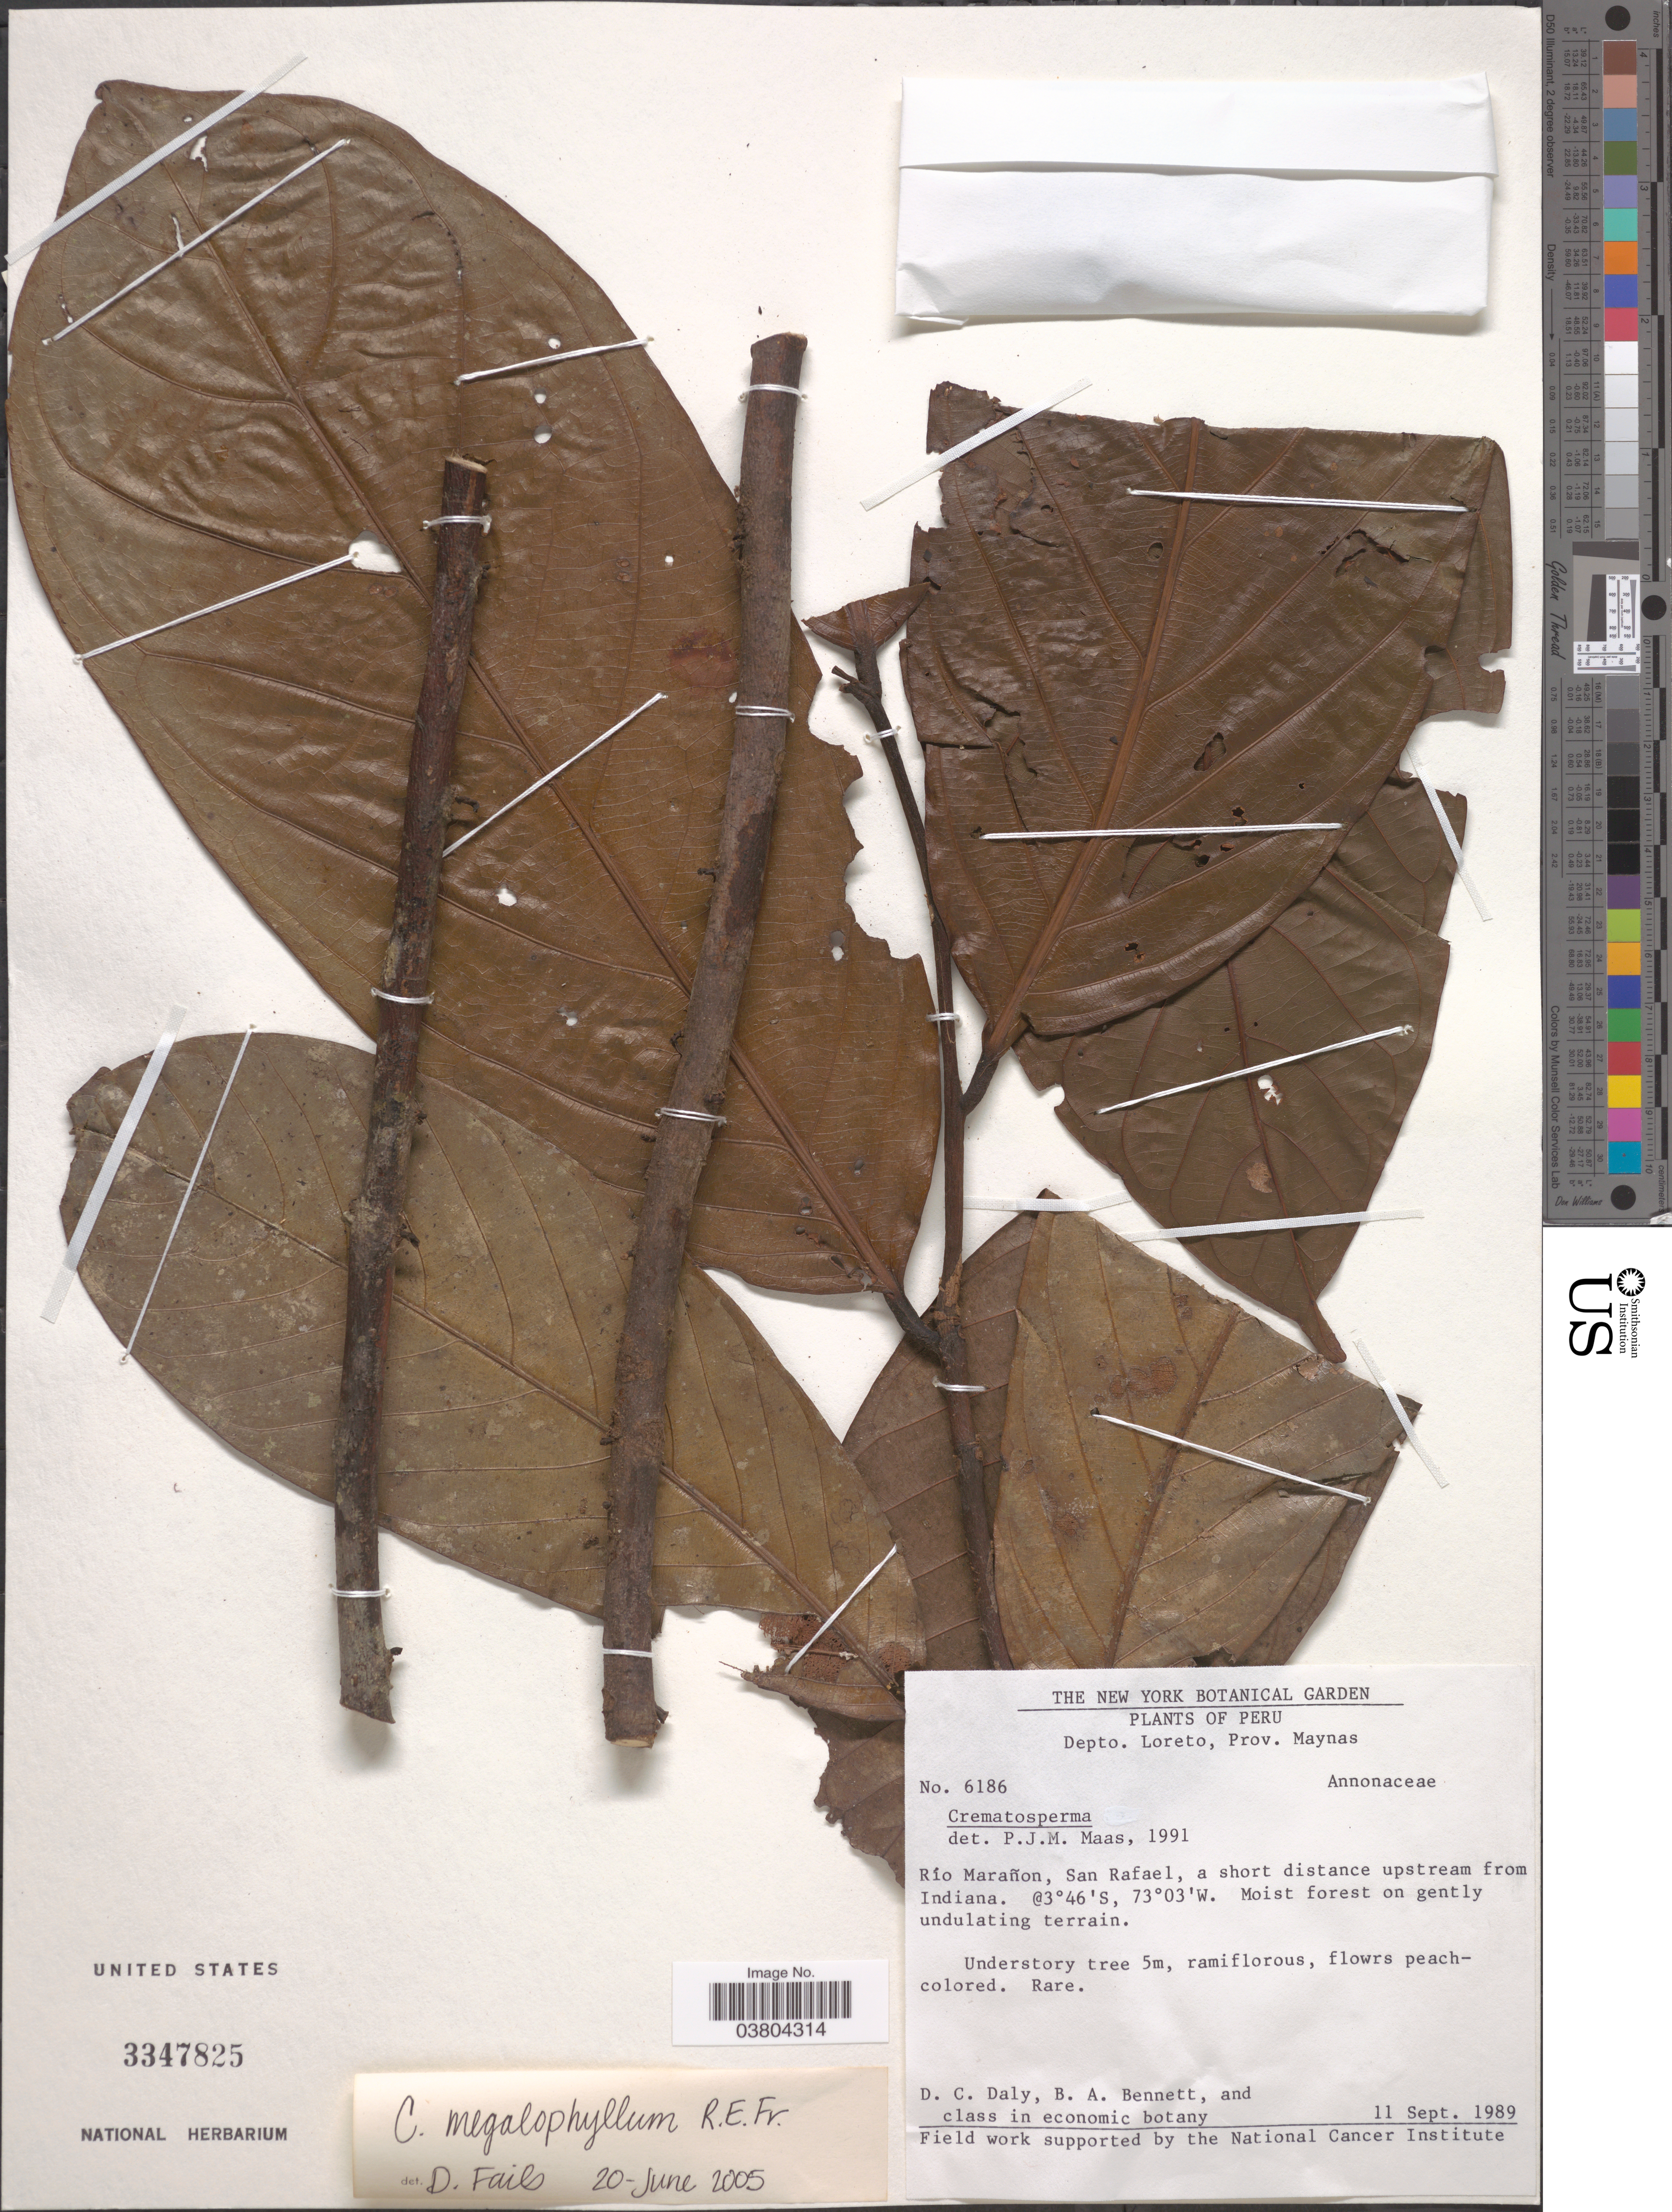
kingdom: Plantae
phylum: Tracheophyta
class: Magnoliopsida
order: Magnoliales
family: Annonaceae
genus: Cremastosperma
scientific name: Cremastosperma megalophyllum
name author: R.E. Fr.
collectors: D. C. Daly, B. A. Bennett & Class in economic botany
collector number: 6186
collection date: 1989-09-11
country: Peru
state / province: Loreto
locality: Depto. Loreto, Prov. Maynas. Río Marañon, San Rafael, a short distance upstream from Indiana.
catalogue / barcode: US 3347825